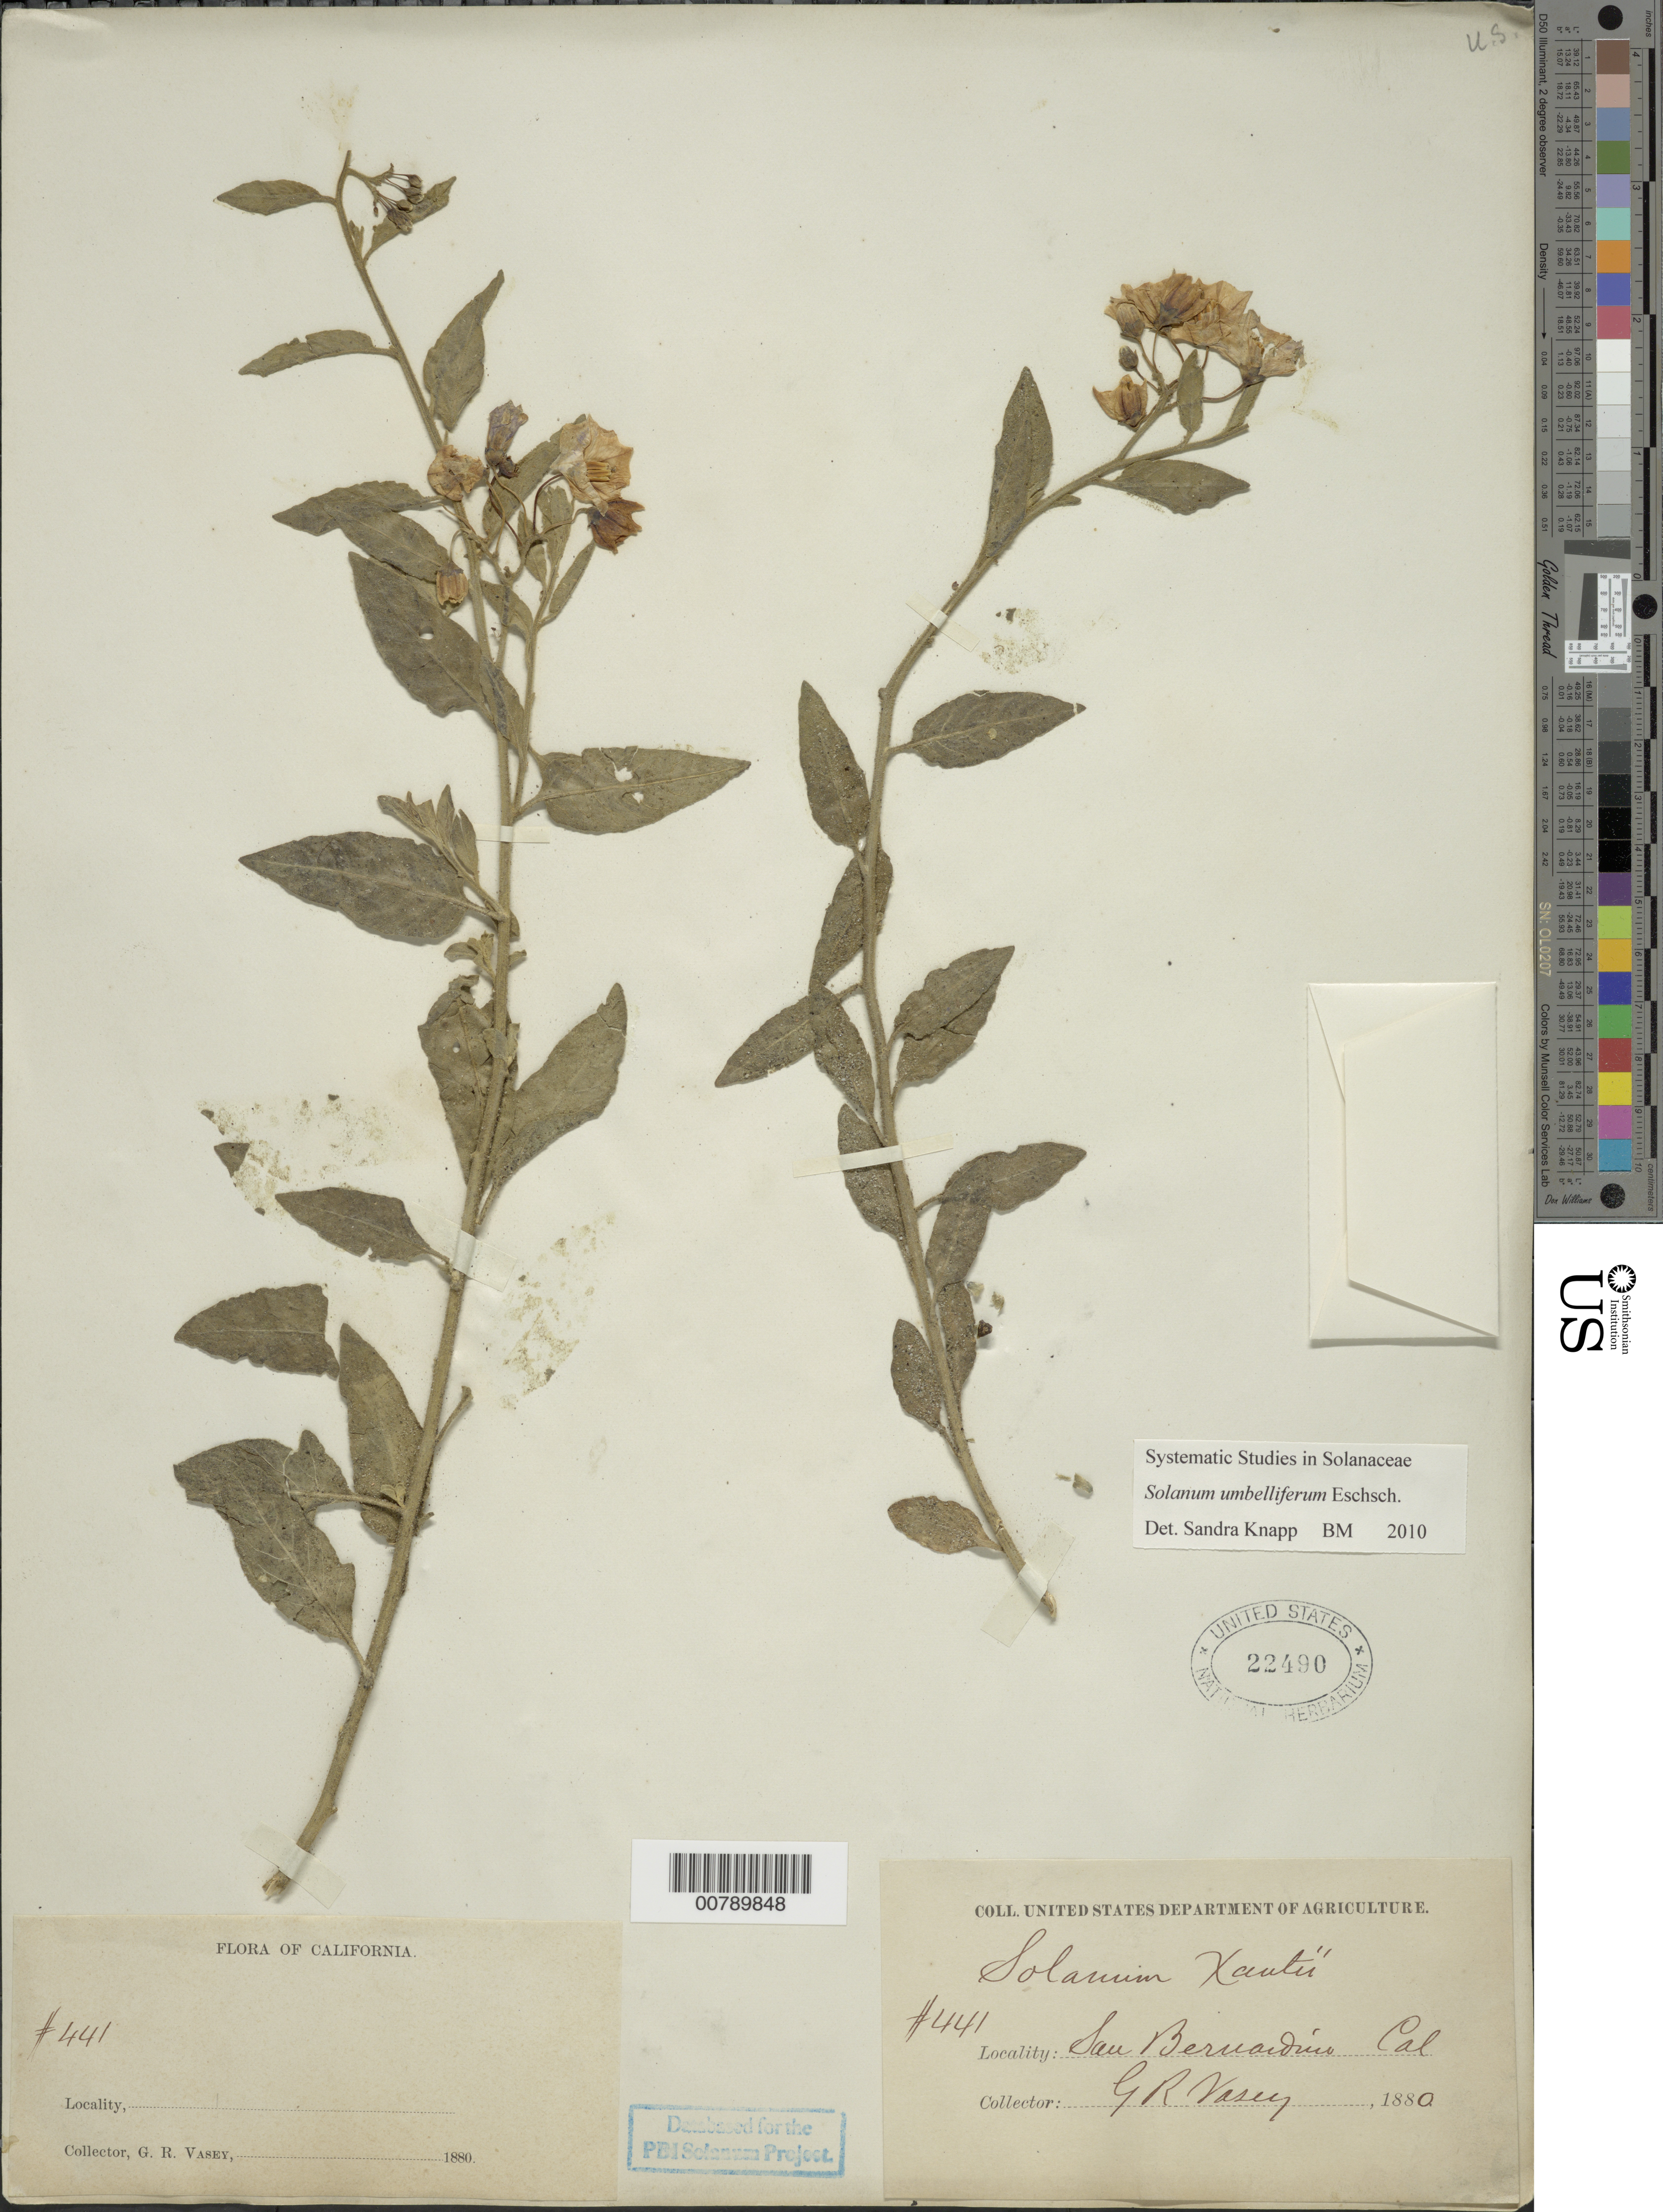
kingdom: Plantae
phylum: Tracheophyta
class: Magnoliopsida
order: Solanales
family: Solanaceae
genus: Solanum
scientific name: Solanum umbelliferum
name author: Eschsch.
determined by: Knapp, S. D.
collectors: G. Vasey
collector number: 441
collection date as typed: May 1886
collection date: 1886-05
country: United States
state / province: California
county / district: San Bernardino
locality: sin. loc.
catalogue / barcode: US 22490